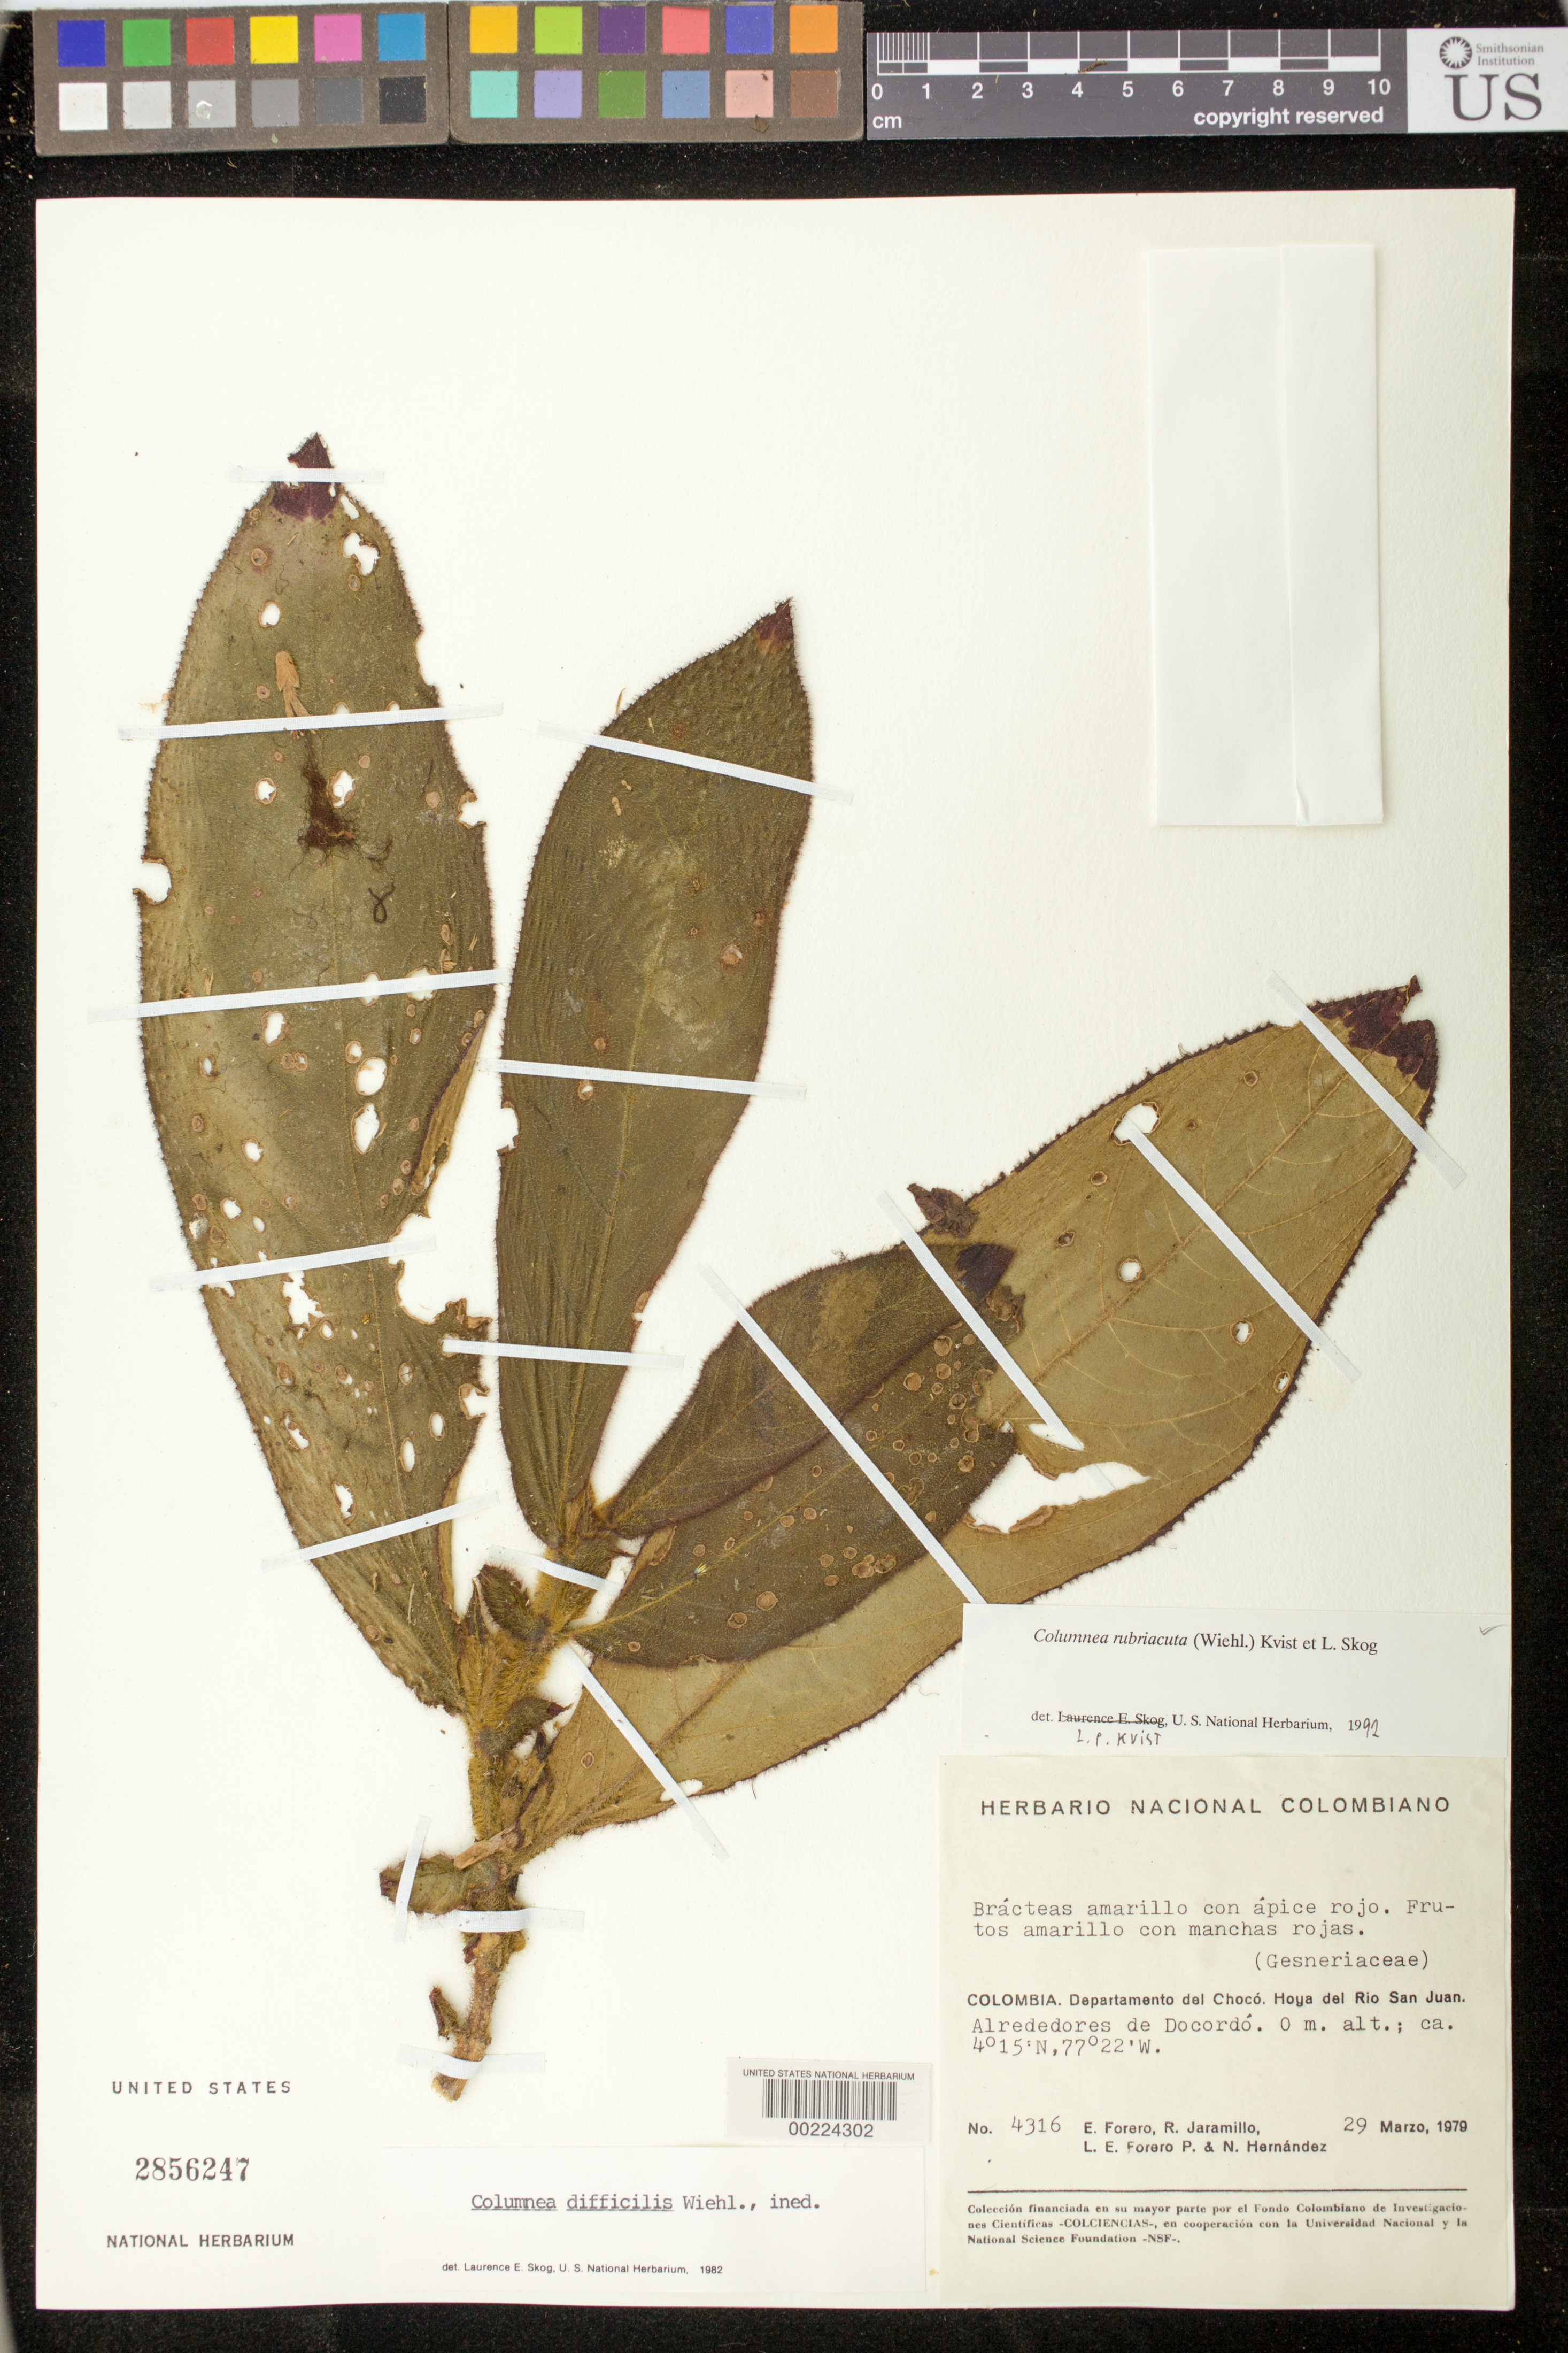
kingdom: Plantae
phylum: Tracheophyta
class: Magnoliopsida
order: Lamiales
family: Gesneriaceae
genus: Columnea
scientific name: Columnea rubriacuta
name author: (Wiehler) L.P. Kvist & L.E. Skog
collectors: E. Forero, R. Jaramillo M., L. E. Forero & N. Hernandez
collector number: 4316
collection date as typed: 29 Mar 1979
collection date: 1979-03-29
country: Colombia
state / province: Chocó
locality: Valley of Rio San Juan, environs of Docordo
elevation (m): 0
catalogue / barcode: US 2856247